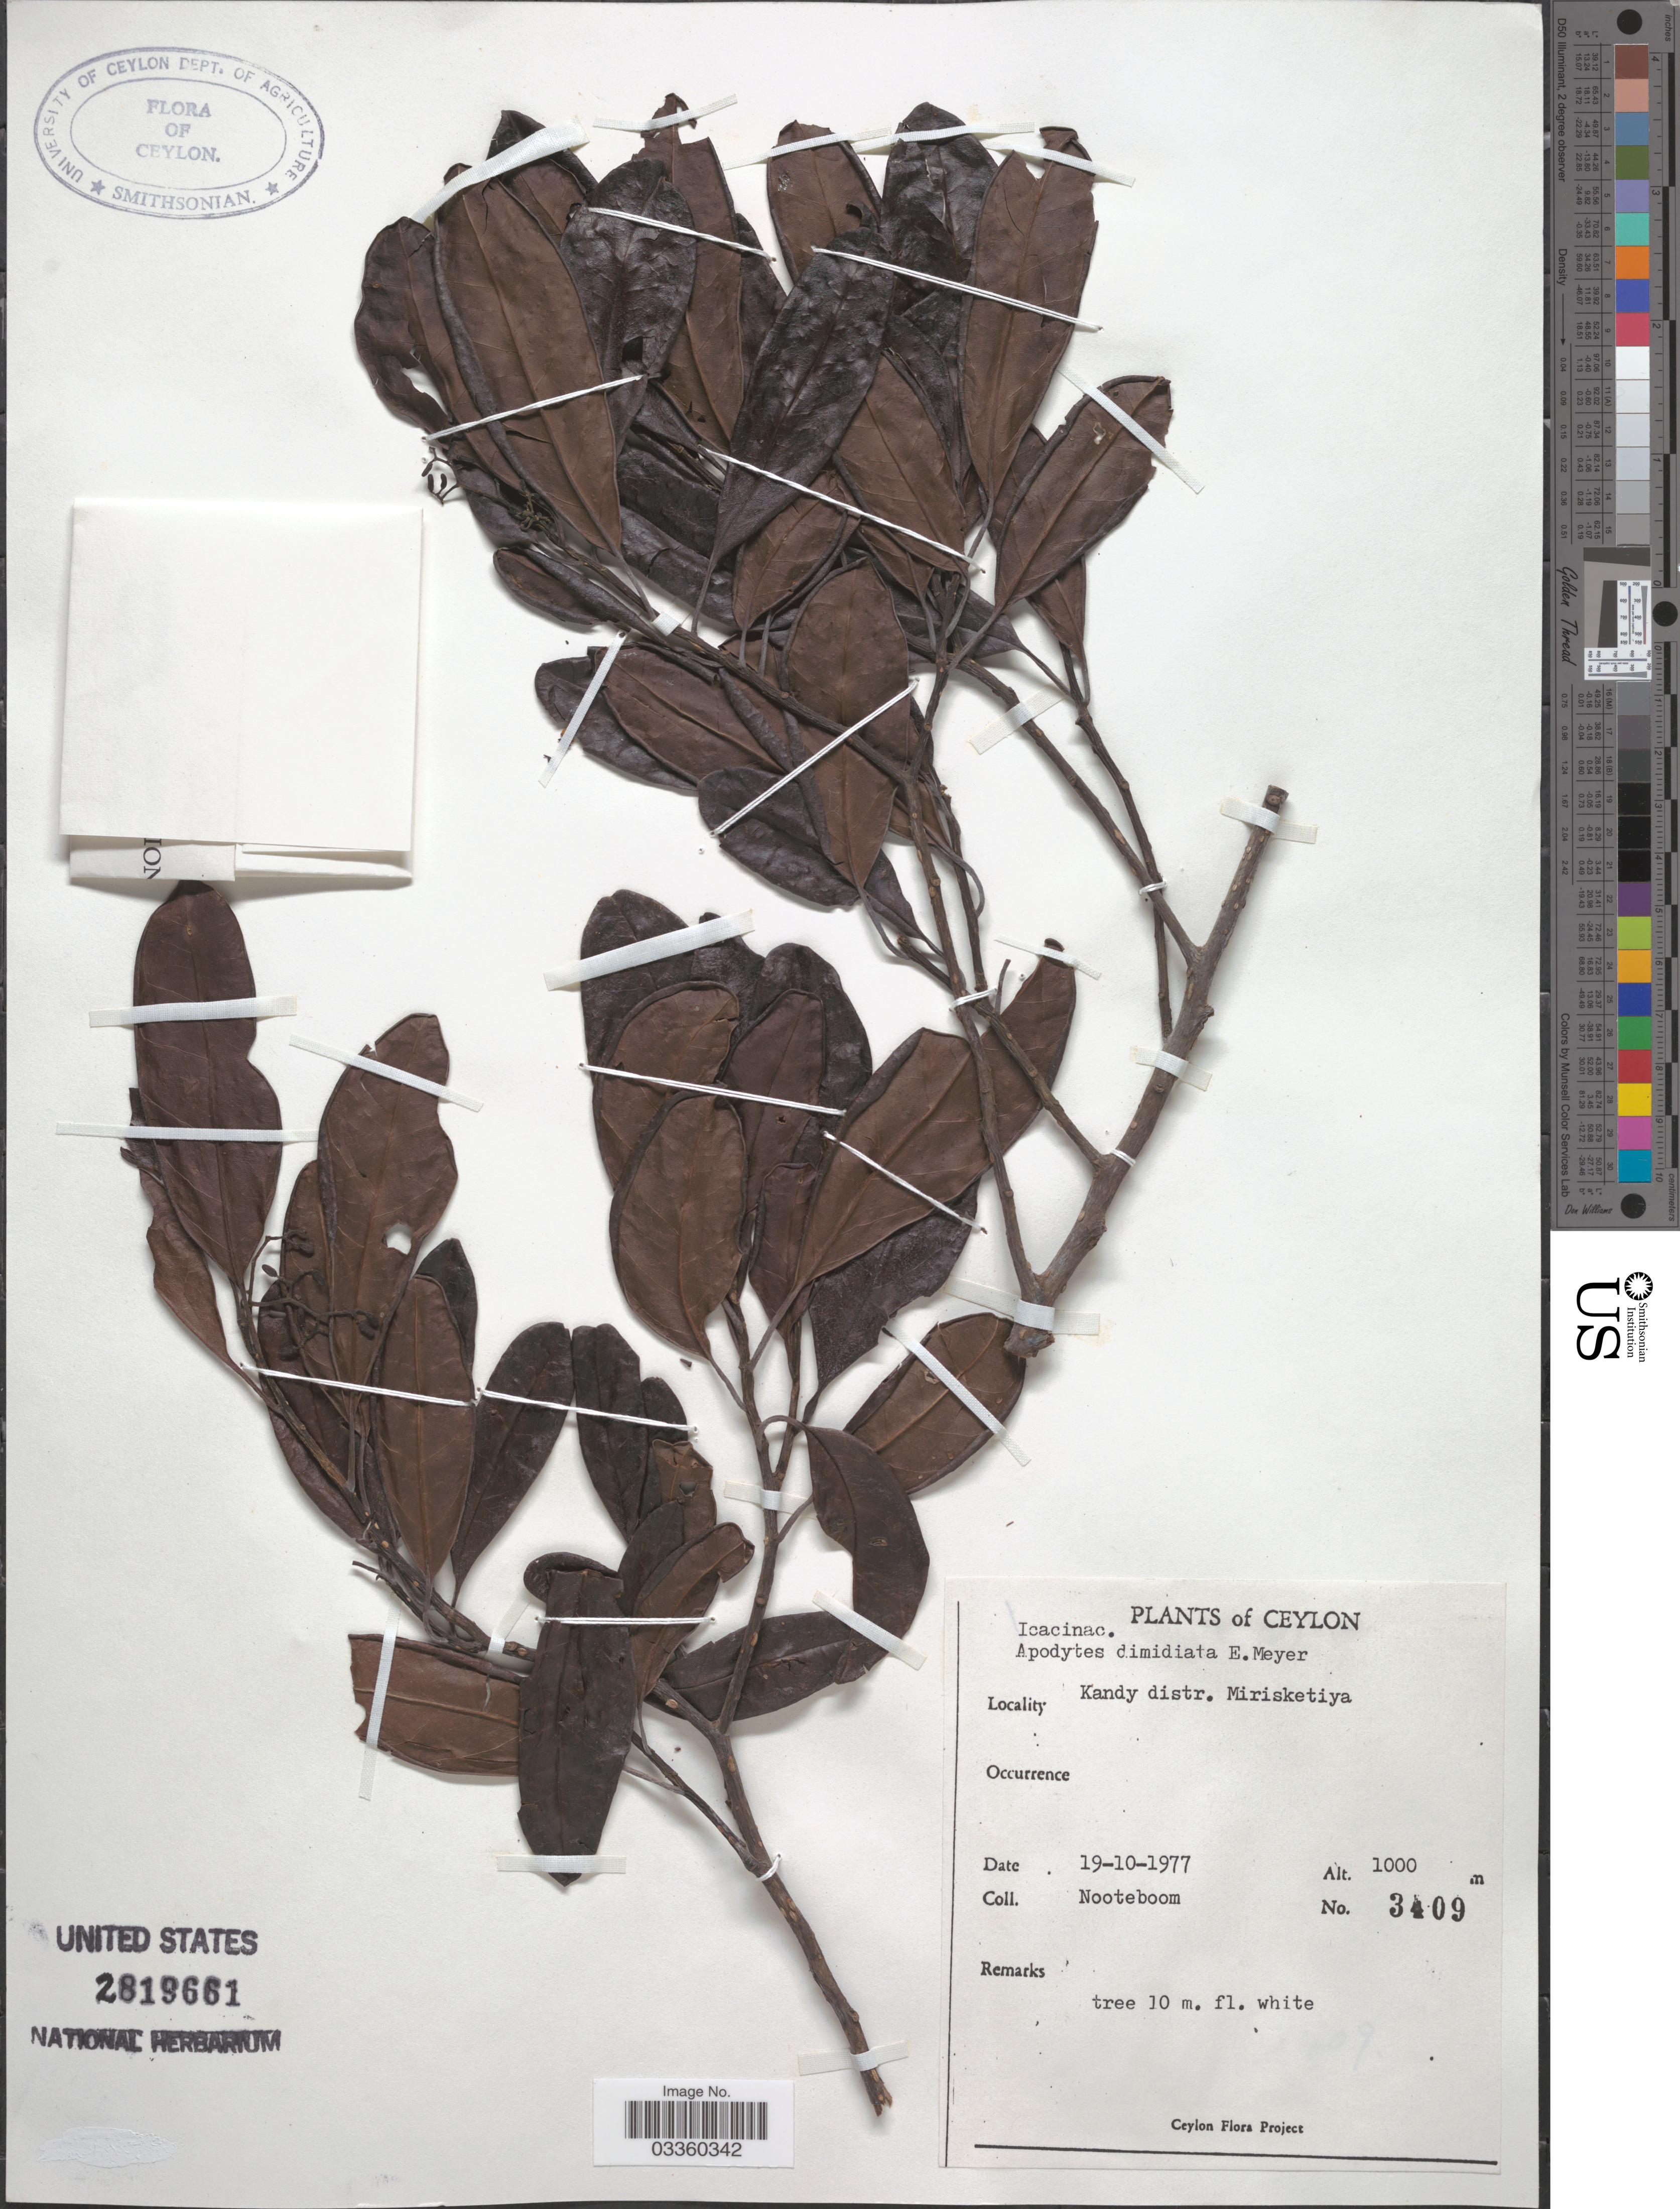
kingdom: Plantae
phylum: Tracheophyta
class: Magnoliopsida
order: Metteniusales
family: Metteniusaceae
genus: Apodytes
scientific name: Apodytes dimidiata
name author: E. Mey. ex Arn.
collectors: Nooteboom, --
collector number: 3409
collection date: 1977-10-19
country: Sri Lanka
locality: Ceylon. Kandy distr. Mirisketiya.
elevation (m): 1000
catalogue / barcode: US 2819661